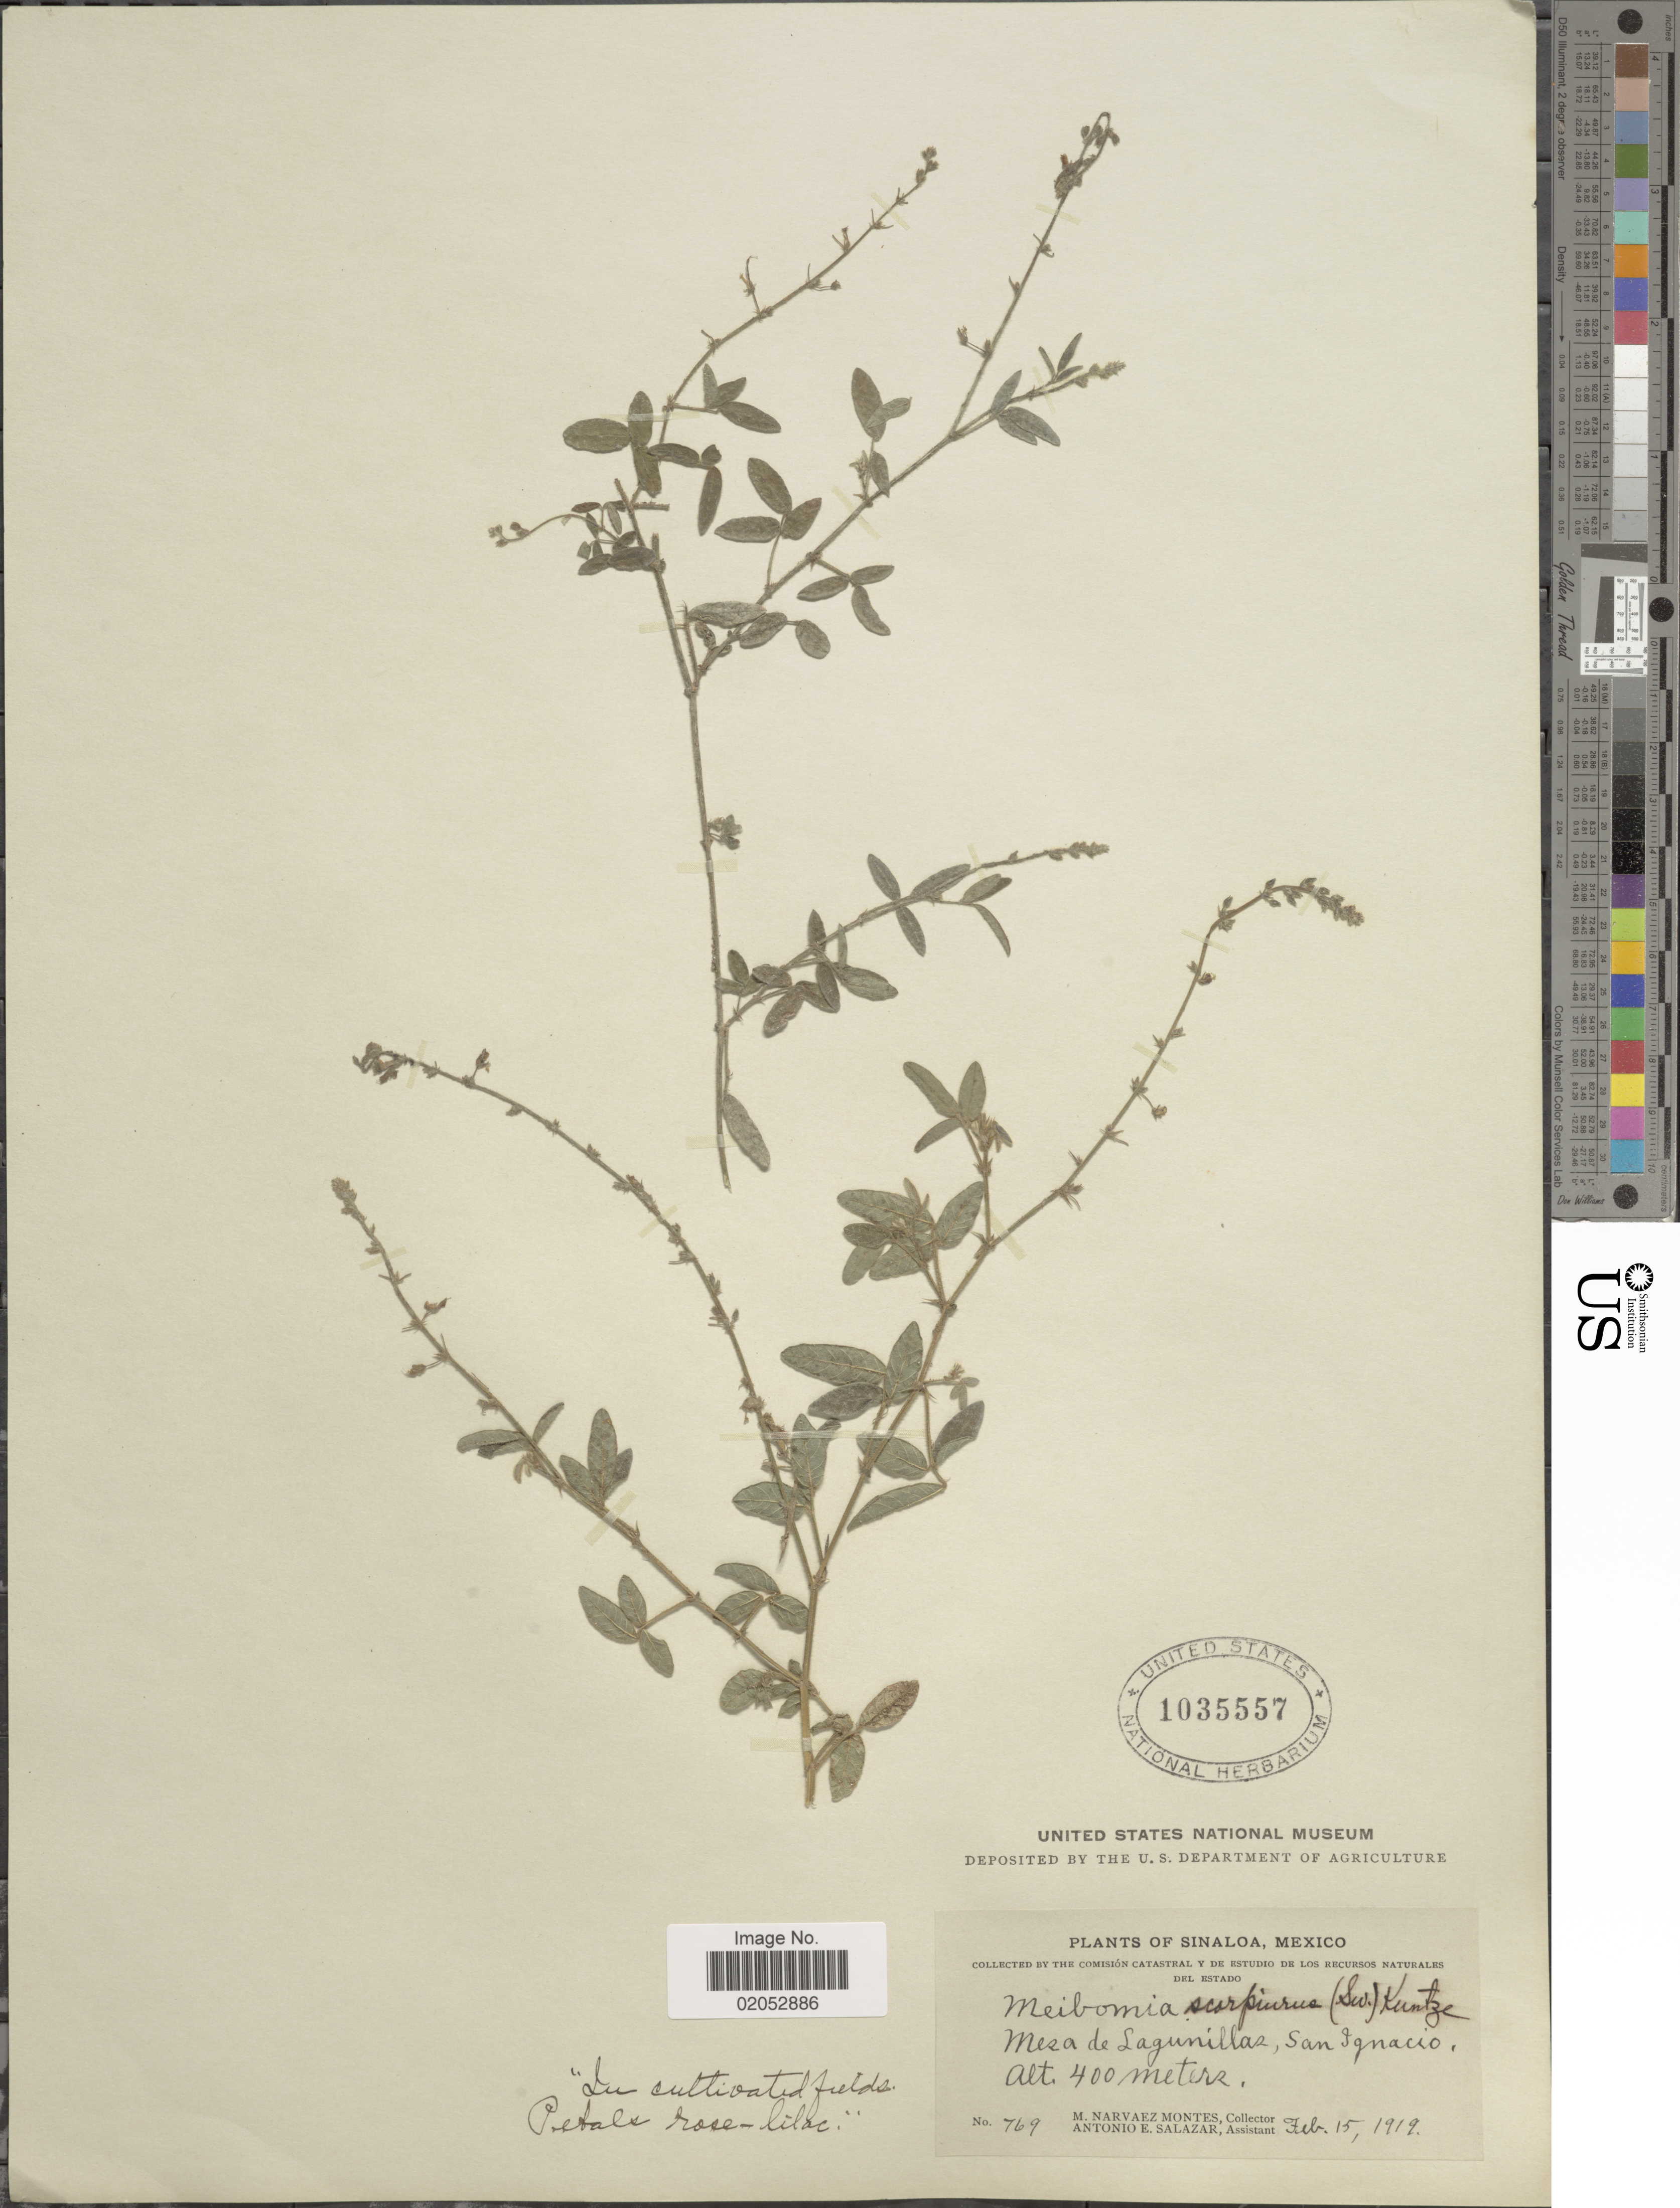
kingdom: Plantae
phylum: Tracheophyta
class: Magnoliopsida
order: Fabales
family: Fabaceae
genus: Desmodium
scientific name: Desmodium scorpiurus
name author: (Sw.) Desv. ex DC.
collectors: M. Narvaez-Montes & A. E. Salazar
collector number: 769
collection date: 1919-02-15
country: Mexico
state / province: Sinaloa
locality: Mesa de Lagunillas, San Ignacio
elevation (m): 400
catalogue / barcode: US 1035557